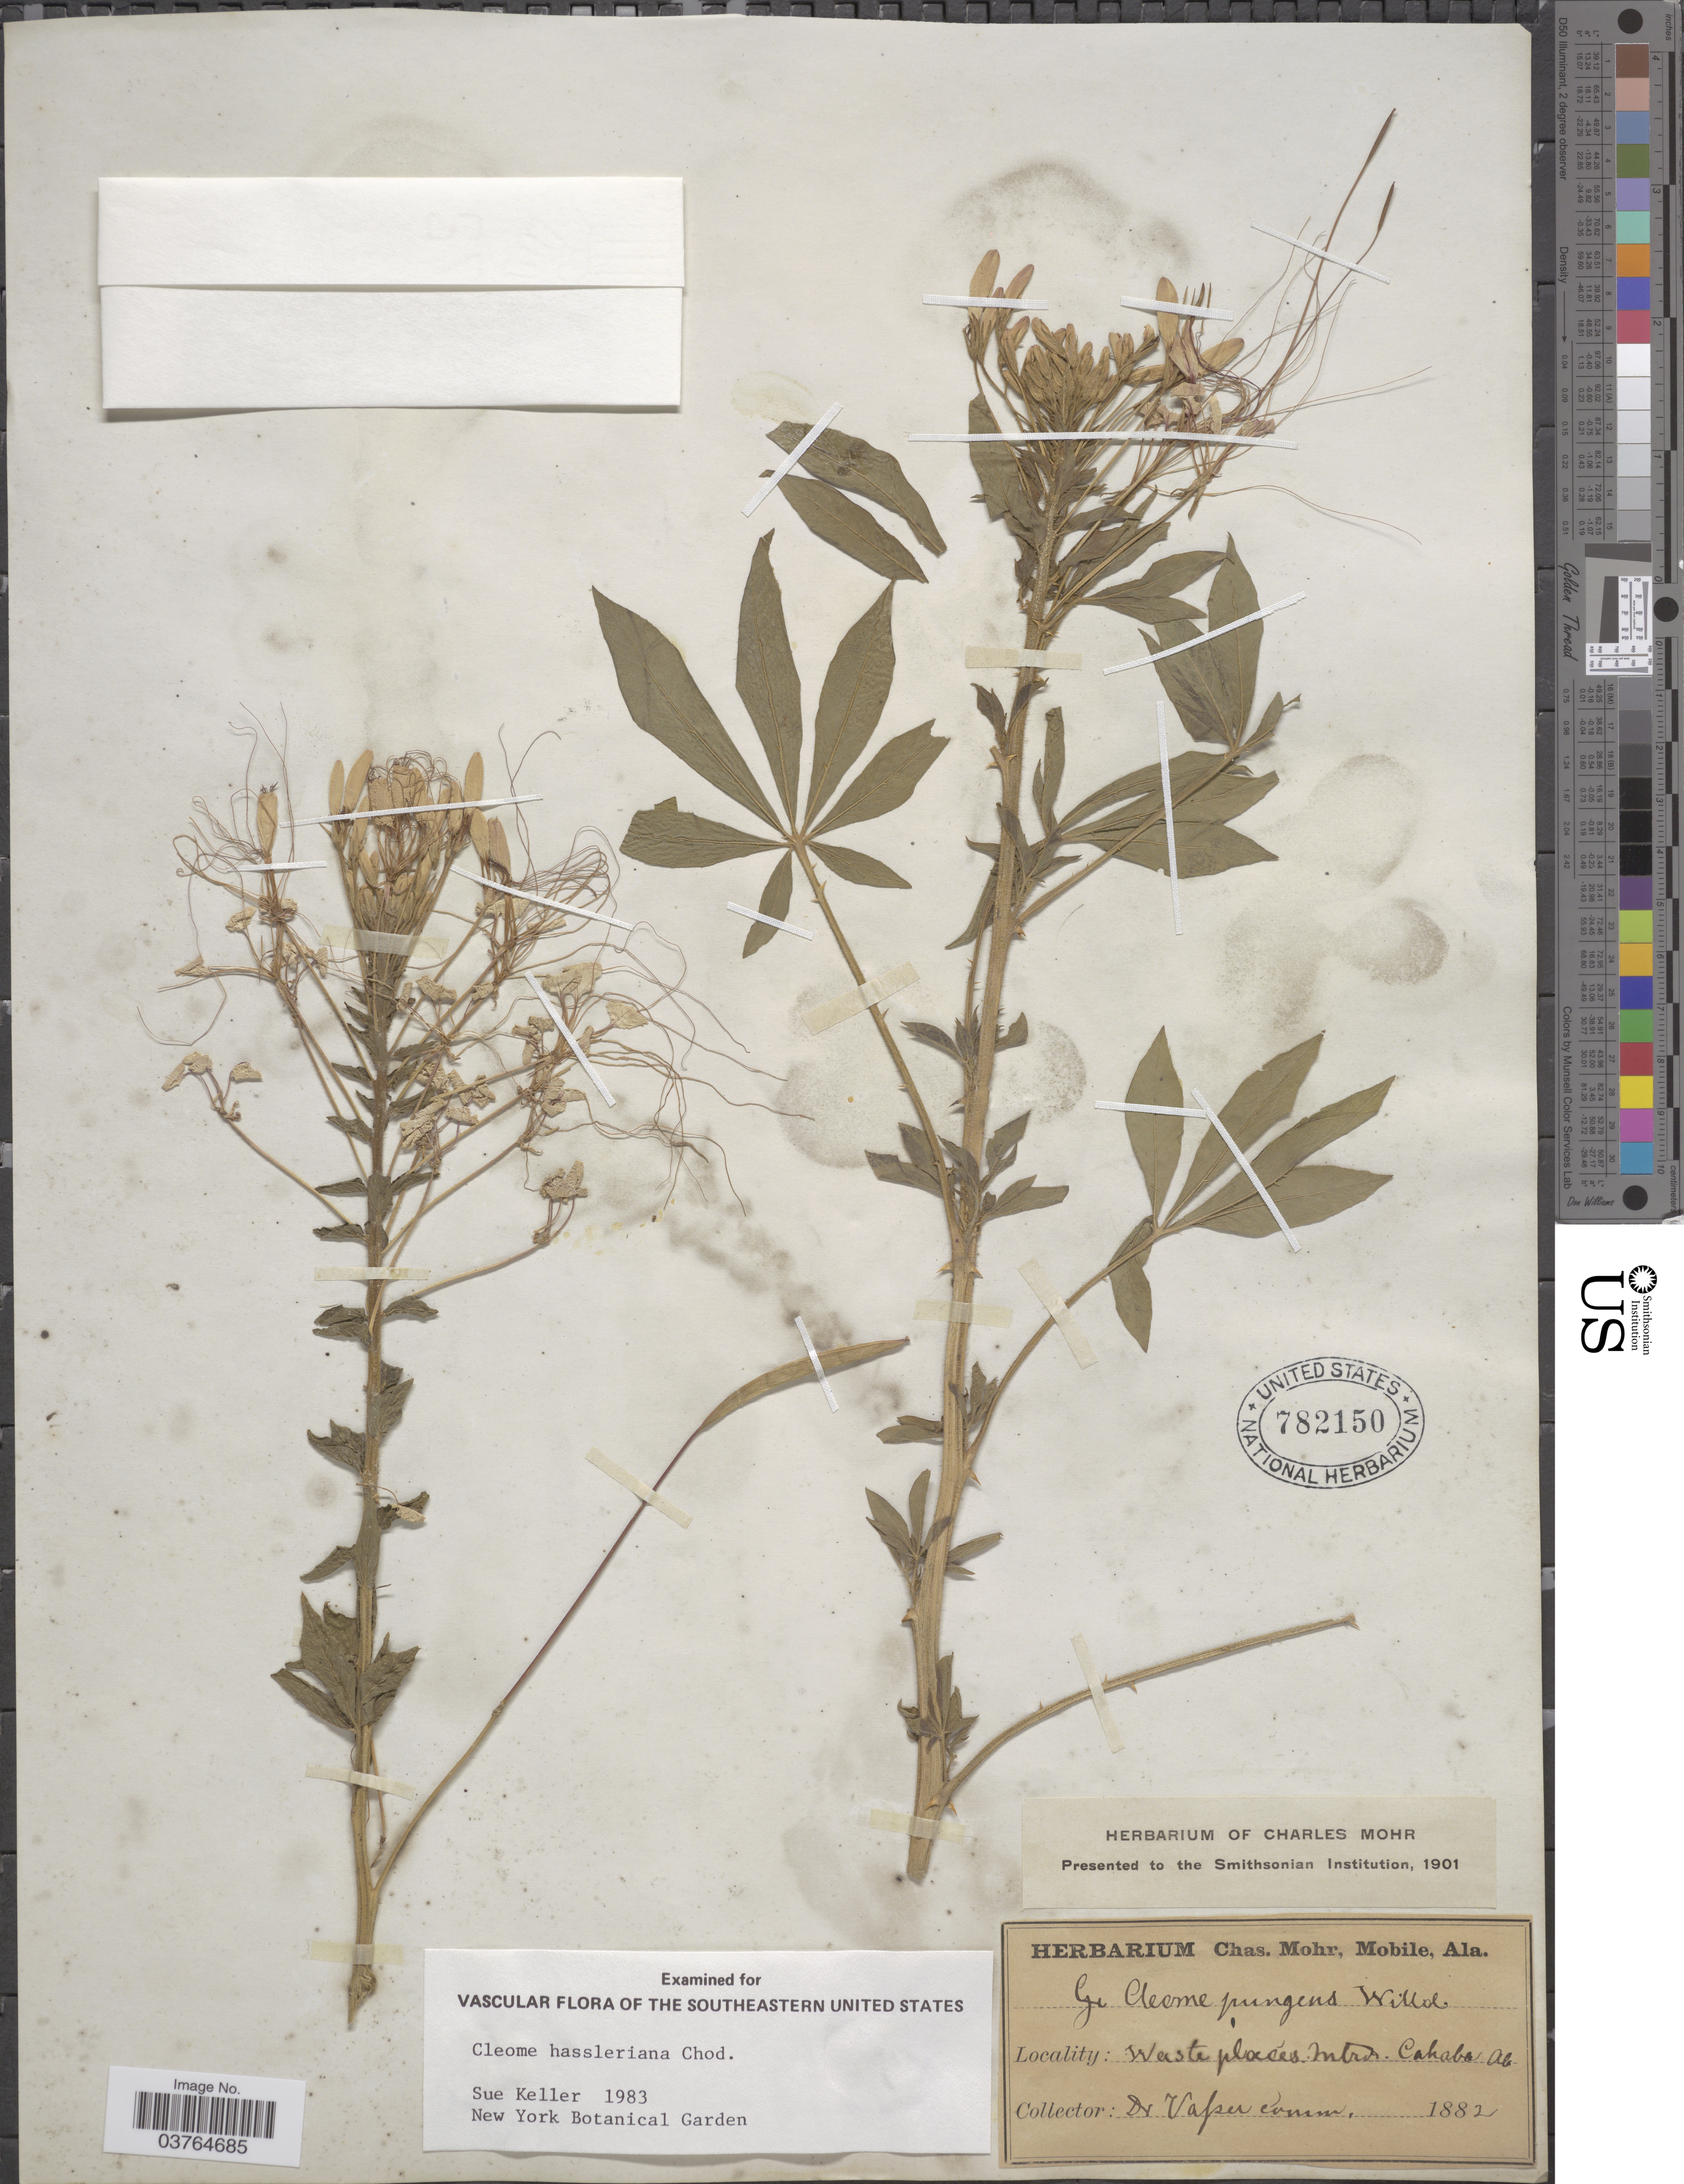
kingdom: Plantae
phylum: Tracheophyta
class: Magnoliopsida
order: Brassicales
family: Cleomaceae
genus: Tarenaya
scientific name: Tarenaya houtteana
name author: (Schltdl.) Soares Neto & Roalson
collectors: Vaper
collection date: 1882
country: United States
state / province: Alabama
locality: Cahaba.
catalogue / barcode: US 782150